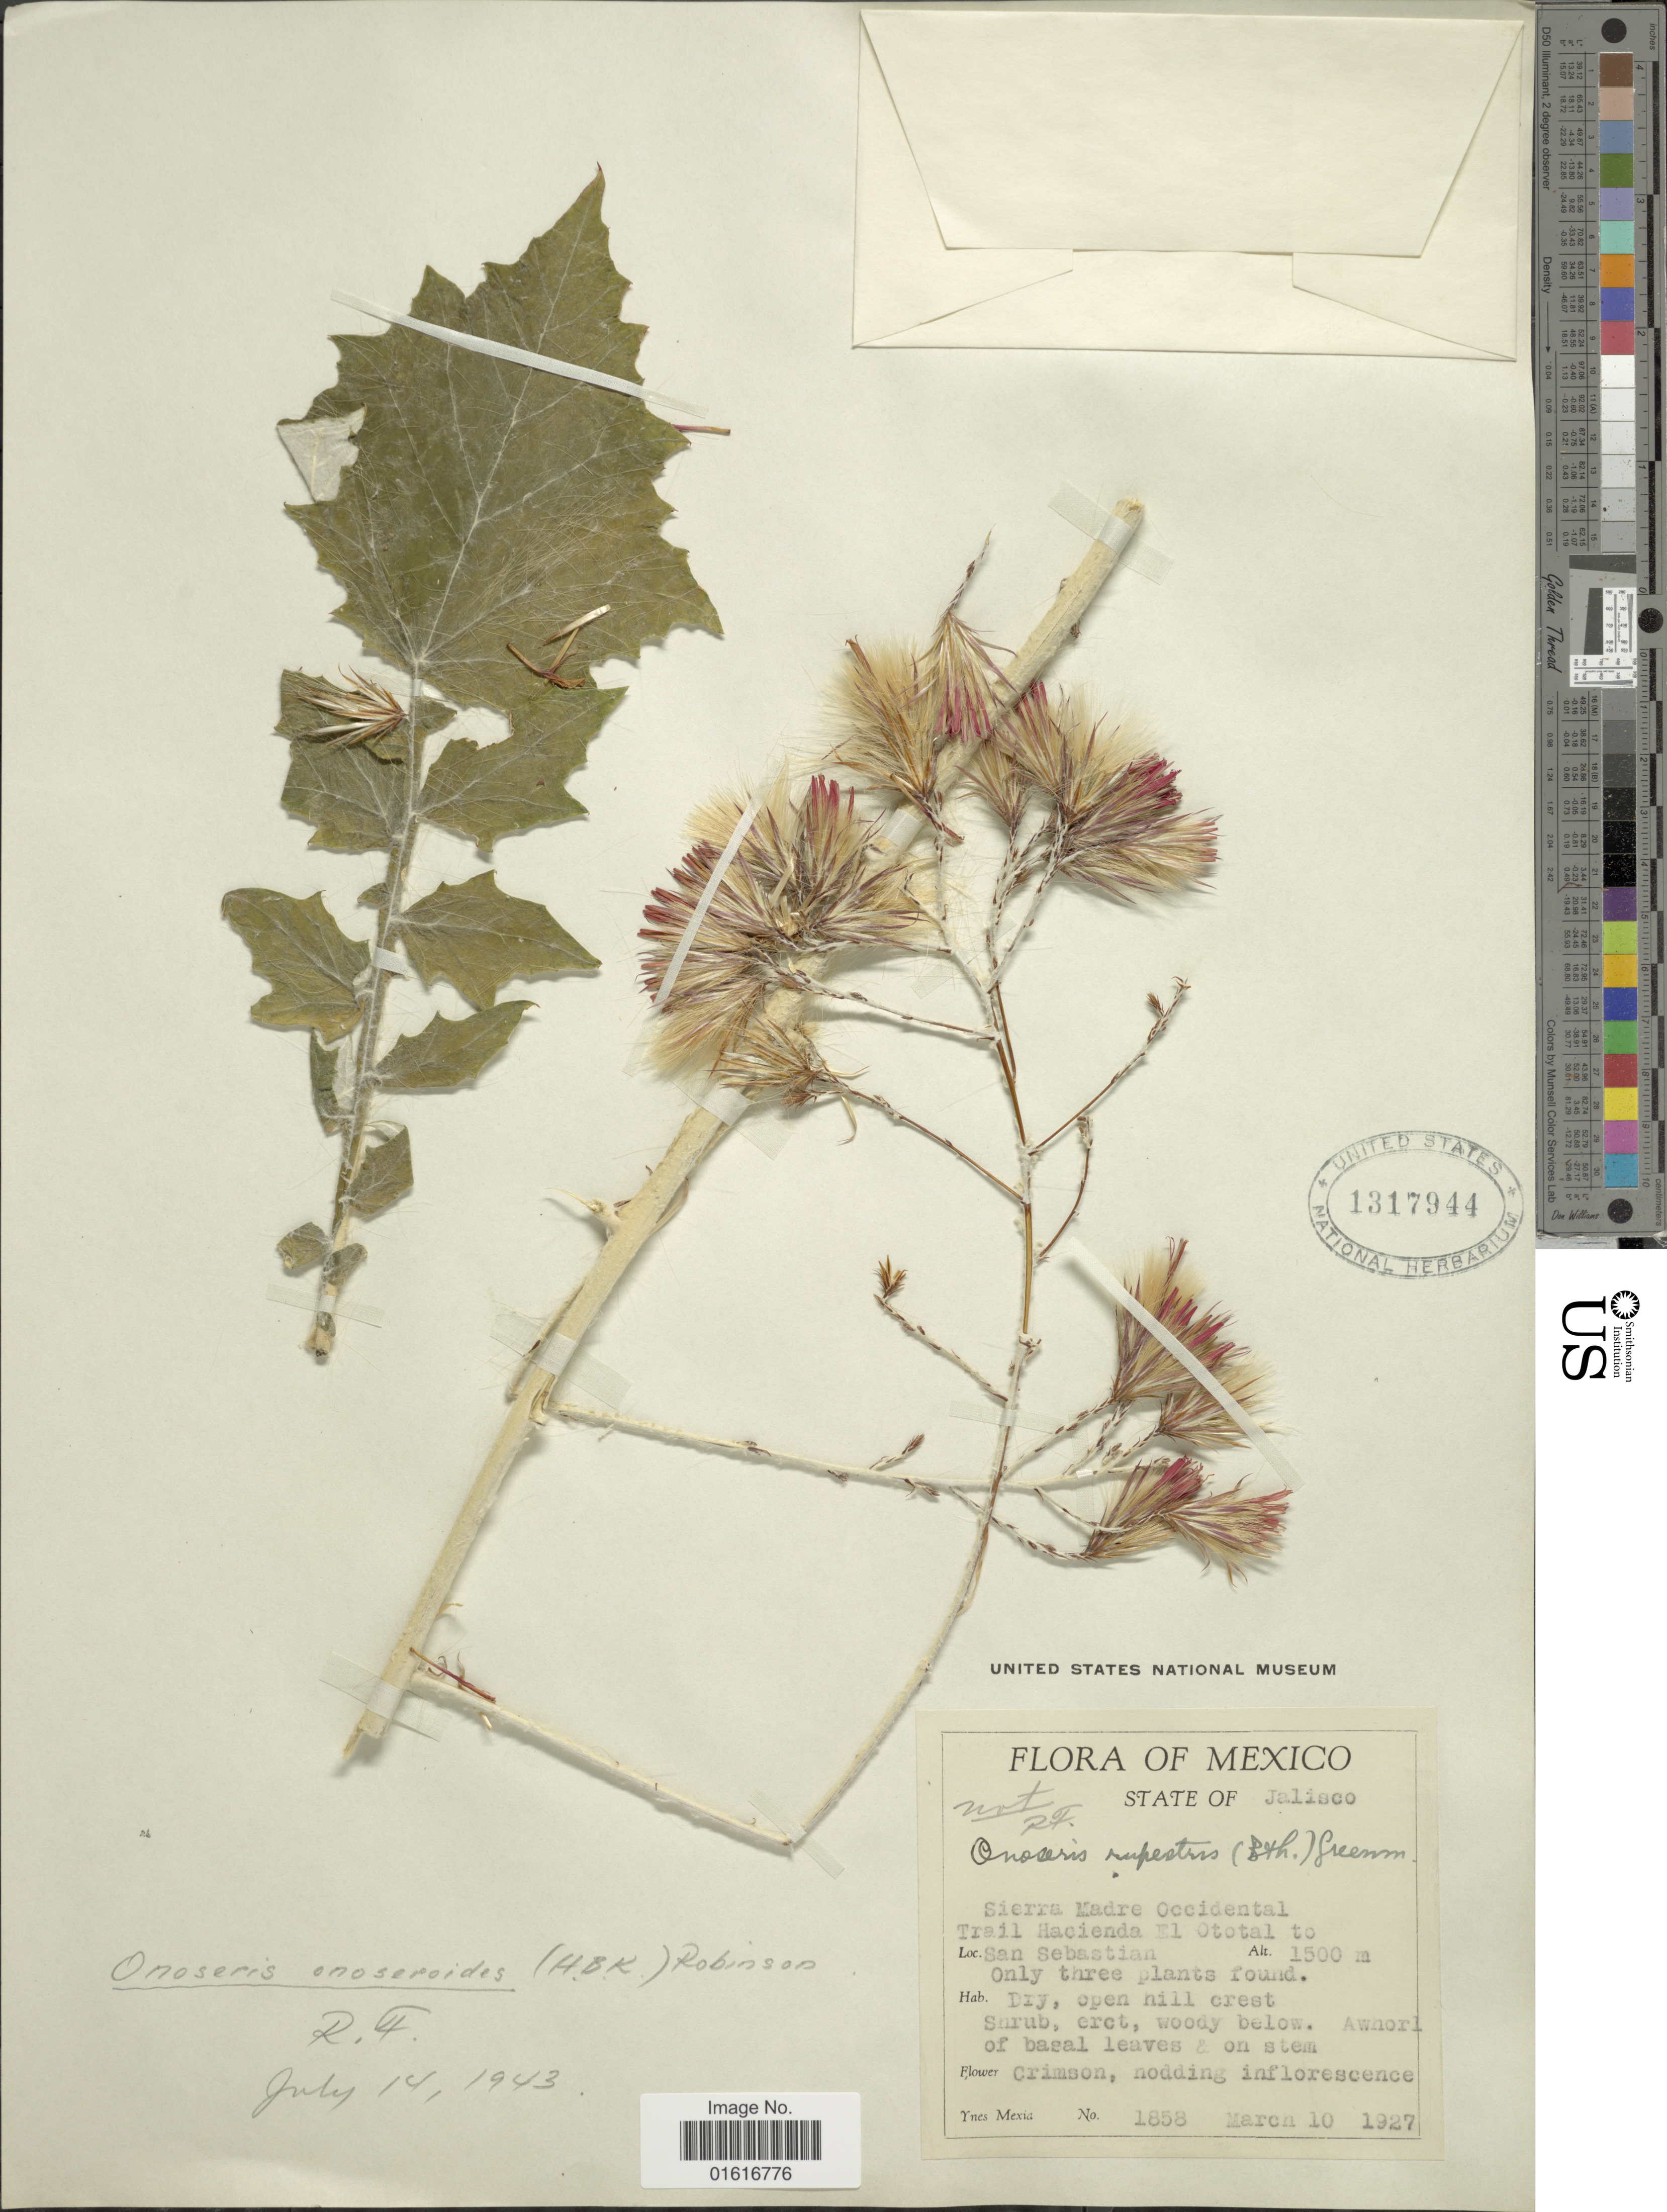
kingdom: Plantae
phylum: Tracheophyta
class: Magnoliopsida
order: Asterales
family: Asteraceae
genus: Onoseris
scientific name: Onoseris onoseroides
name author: (Kunth) B.L. Rob.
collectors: Y. Mexia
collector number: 1858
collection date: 1927-03-10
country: Mexico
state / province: Jalisco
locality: Sierra Madre Occidental, Trail Hacienda El Ototal to San Sebastian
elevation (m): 1500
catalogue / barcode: US 1317944